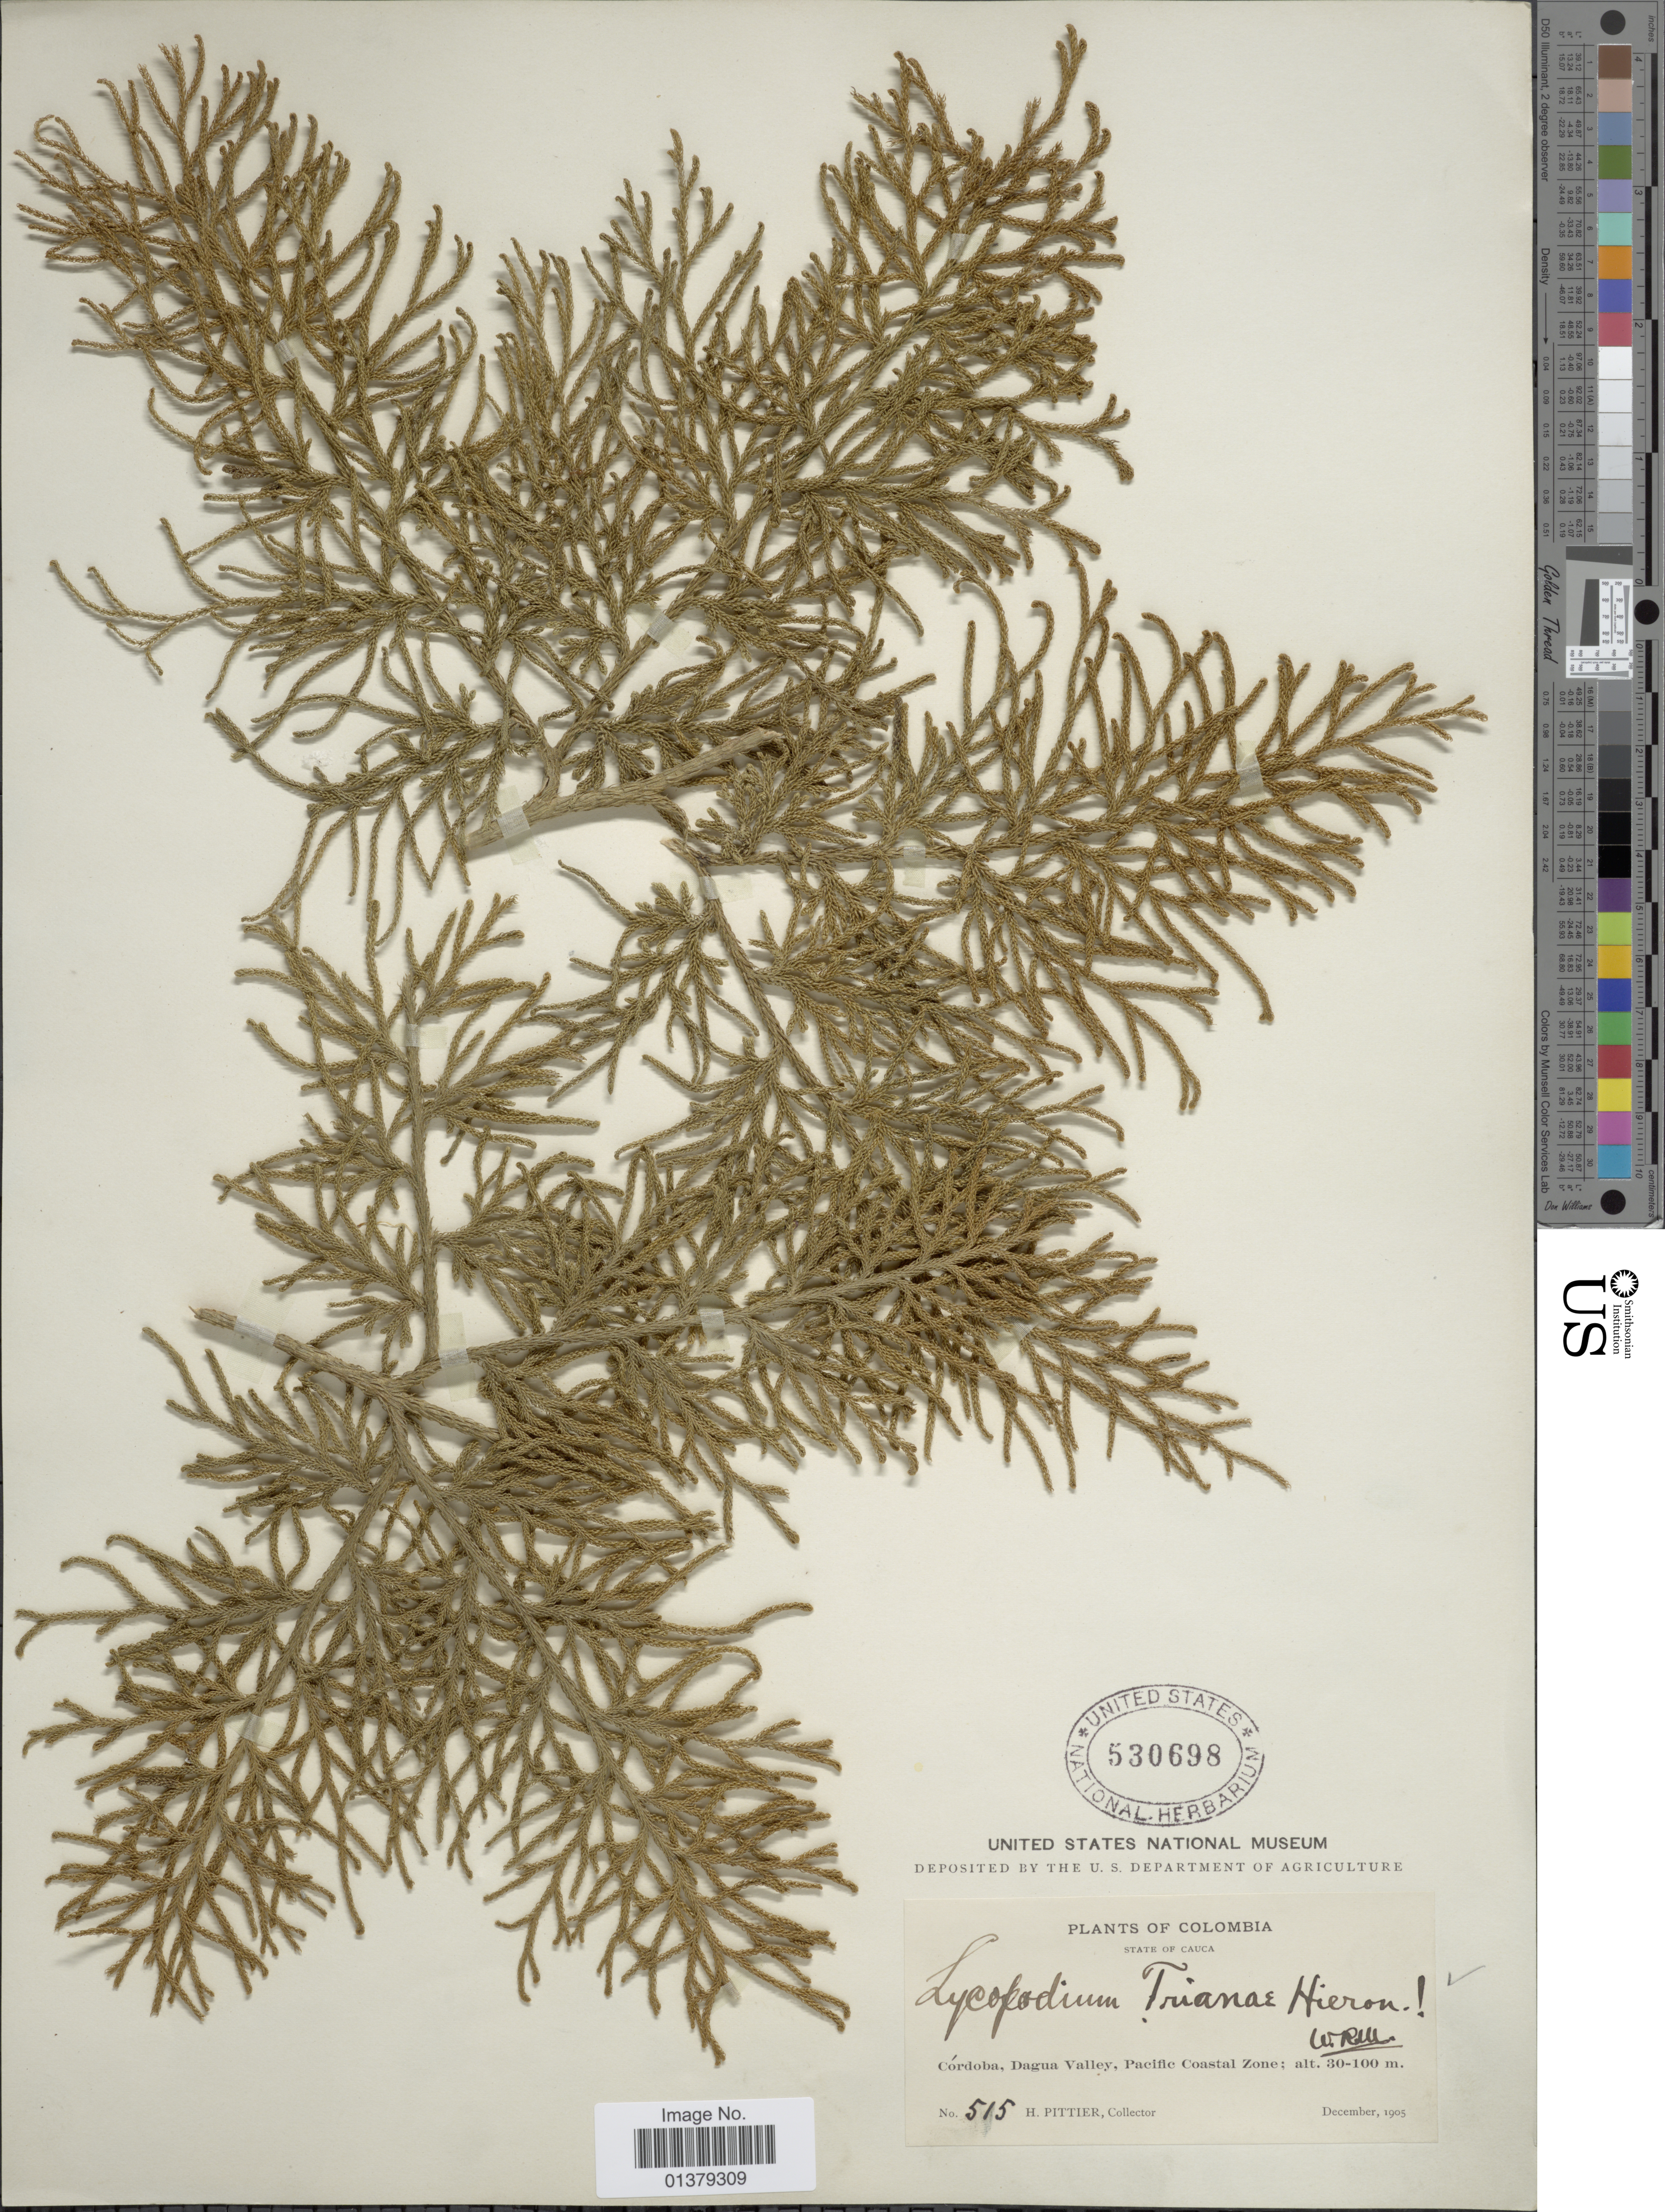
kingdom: Plantae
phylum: Tracheophyta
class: Lycopodiopsida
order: Lycopodiales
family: Lycopodiaceae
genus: Palhinhaea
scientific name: Palhinhaea trianae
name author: (Hieron.) Holub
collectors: H. F. Pittier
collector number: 515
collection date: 1905-12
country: Colombia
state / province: Cauca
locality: Córdoba, Dagua Valley, Pacific Coastal Zone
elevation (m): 30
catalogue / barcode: US 530698